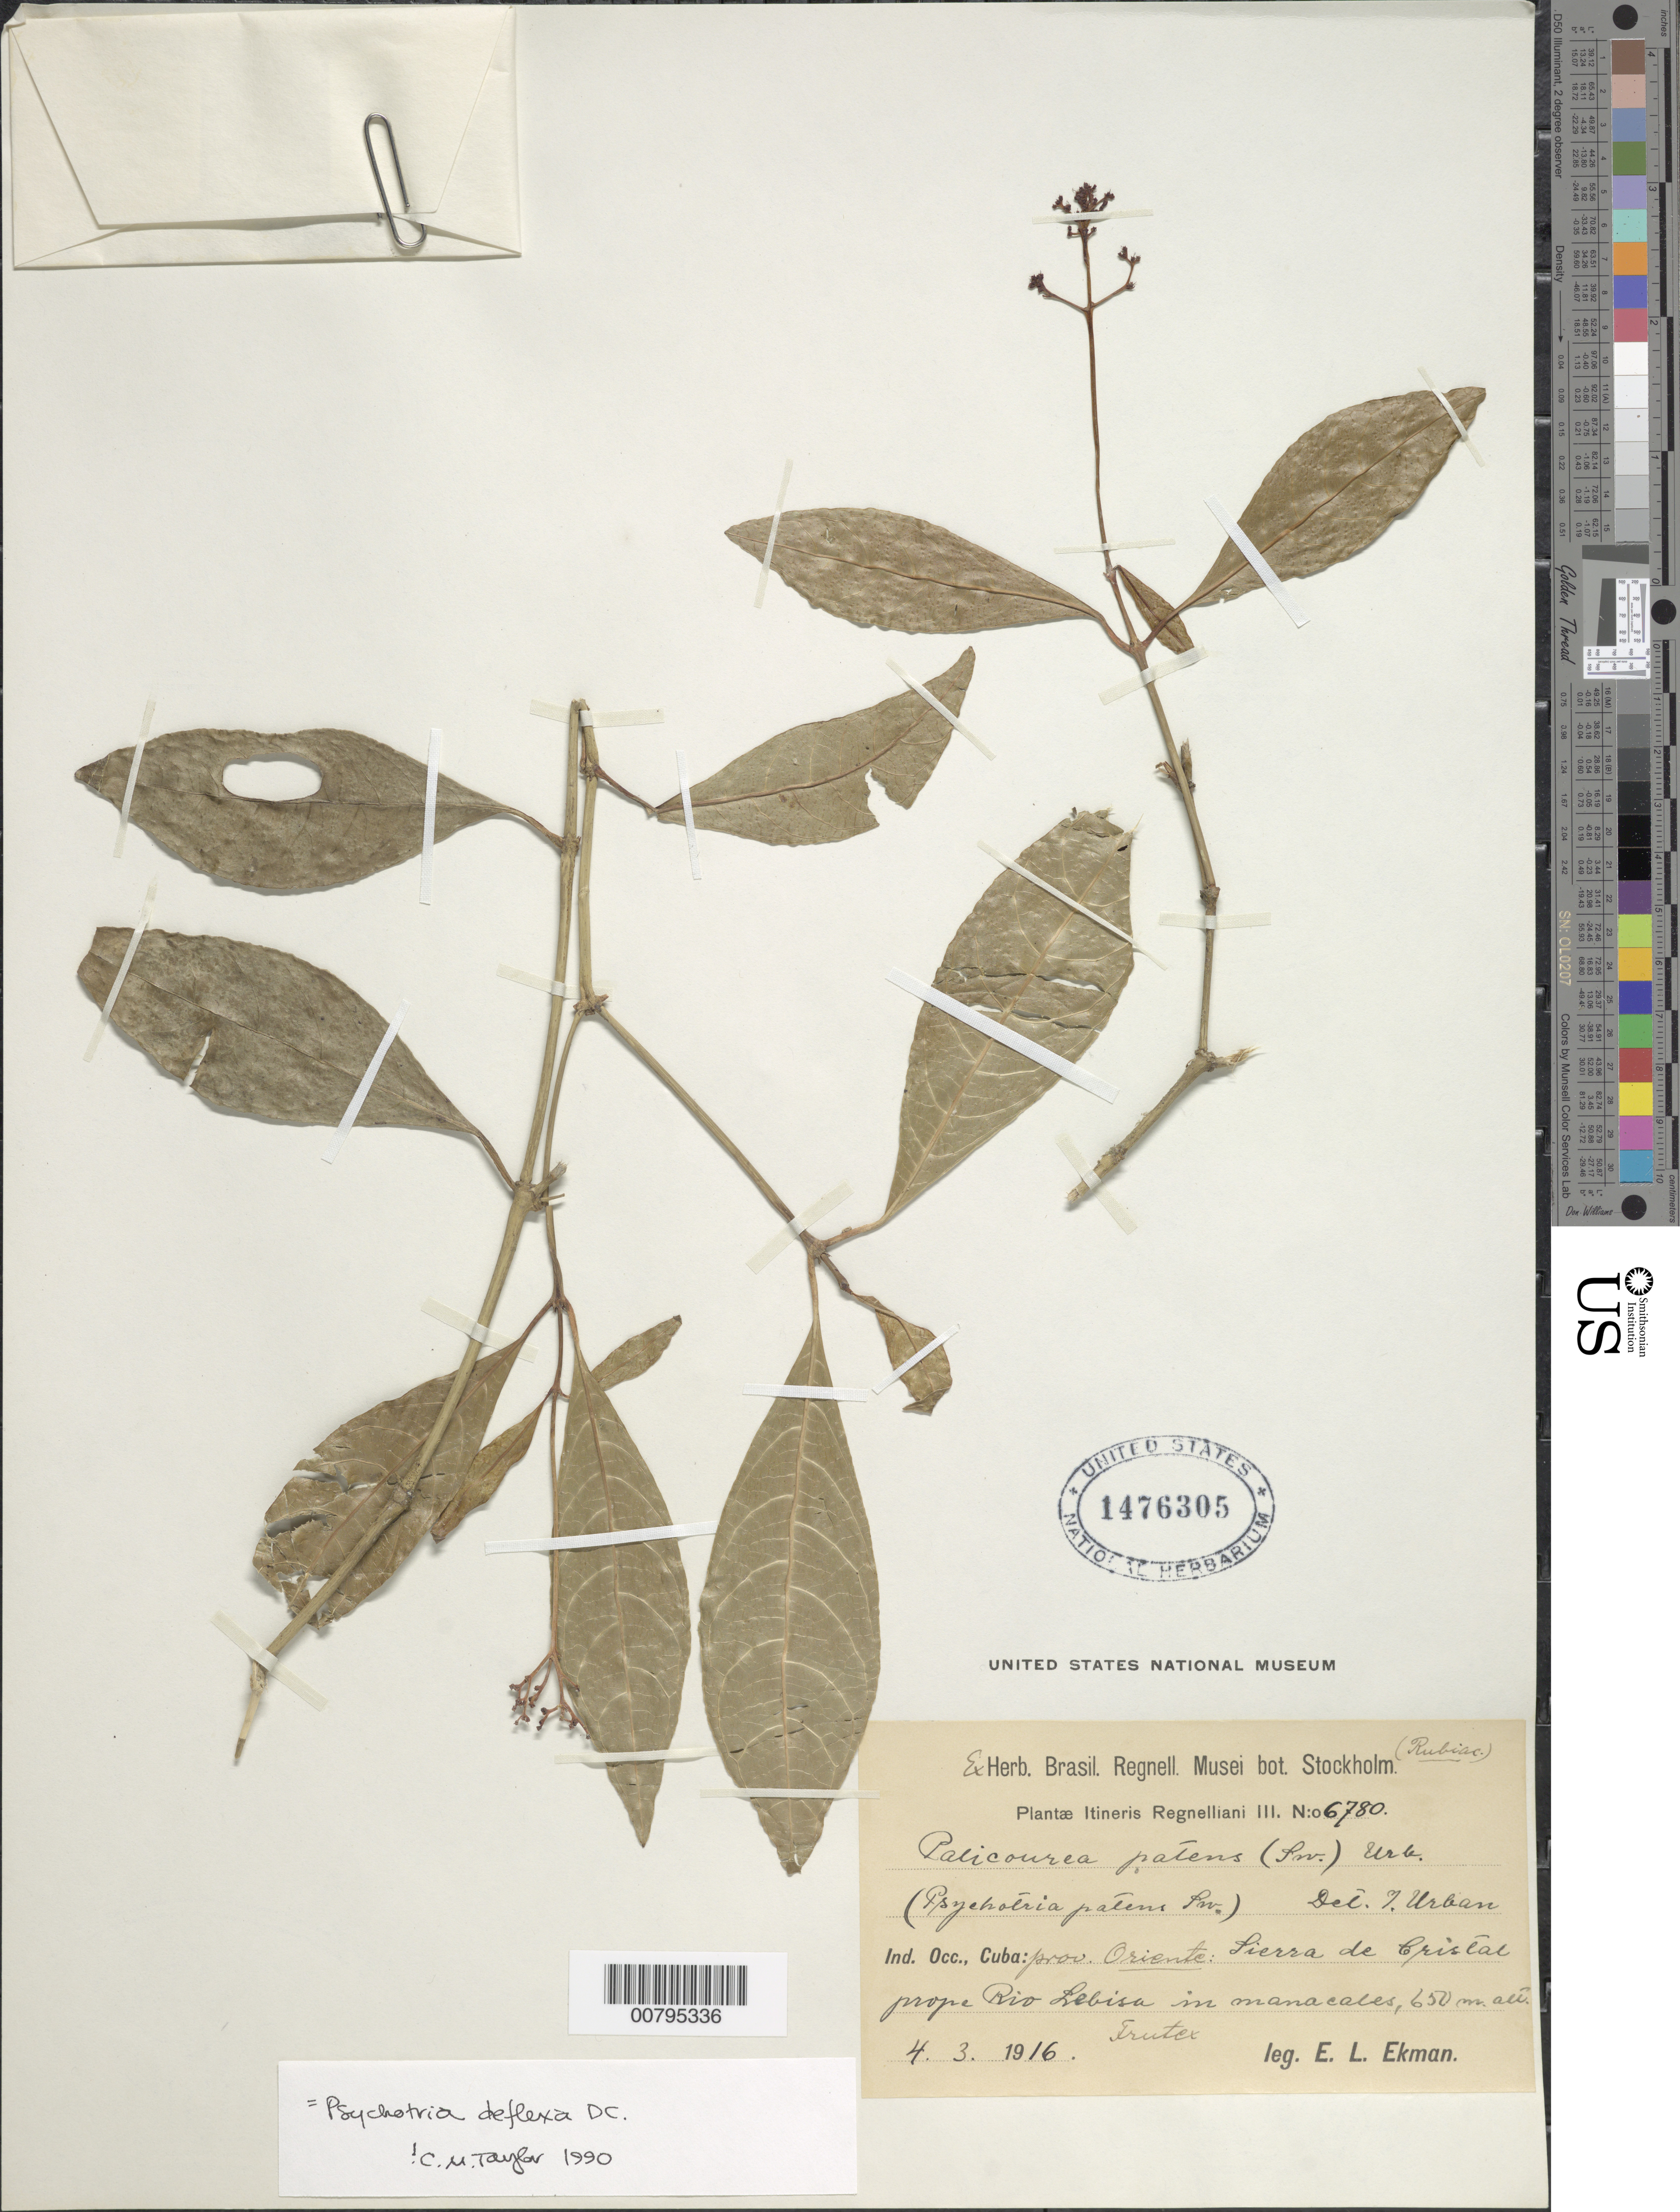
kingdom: Plantae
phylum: Tracheophyta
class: Magnoliopsida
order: Gentianales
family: Rubiaceae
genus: Psychotria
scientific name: Psychotria deflexa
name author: DC.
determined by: Taylor, Charlotte M.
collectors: E. L. Ekman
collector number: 6780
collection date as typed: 03 Apr 1916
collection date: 1916-04-03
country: Cuba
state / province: Oriente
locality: Sierra de Cristal, prope Rio Lebisa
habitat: In manacales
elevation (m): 650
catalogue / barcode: US 1476305